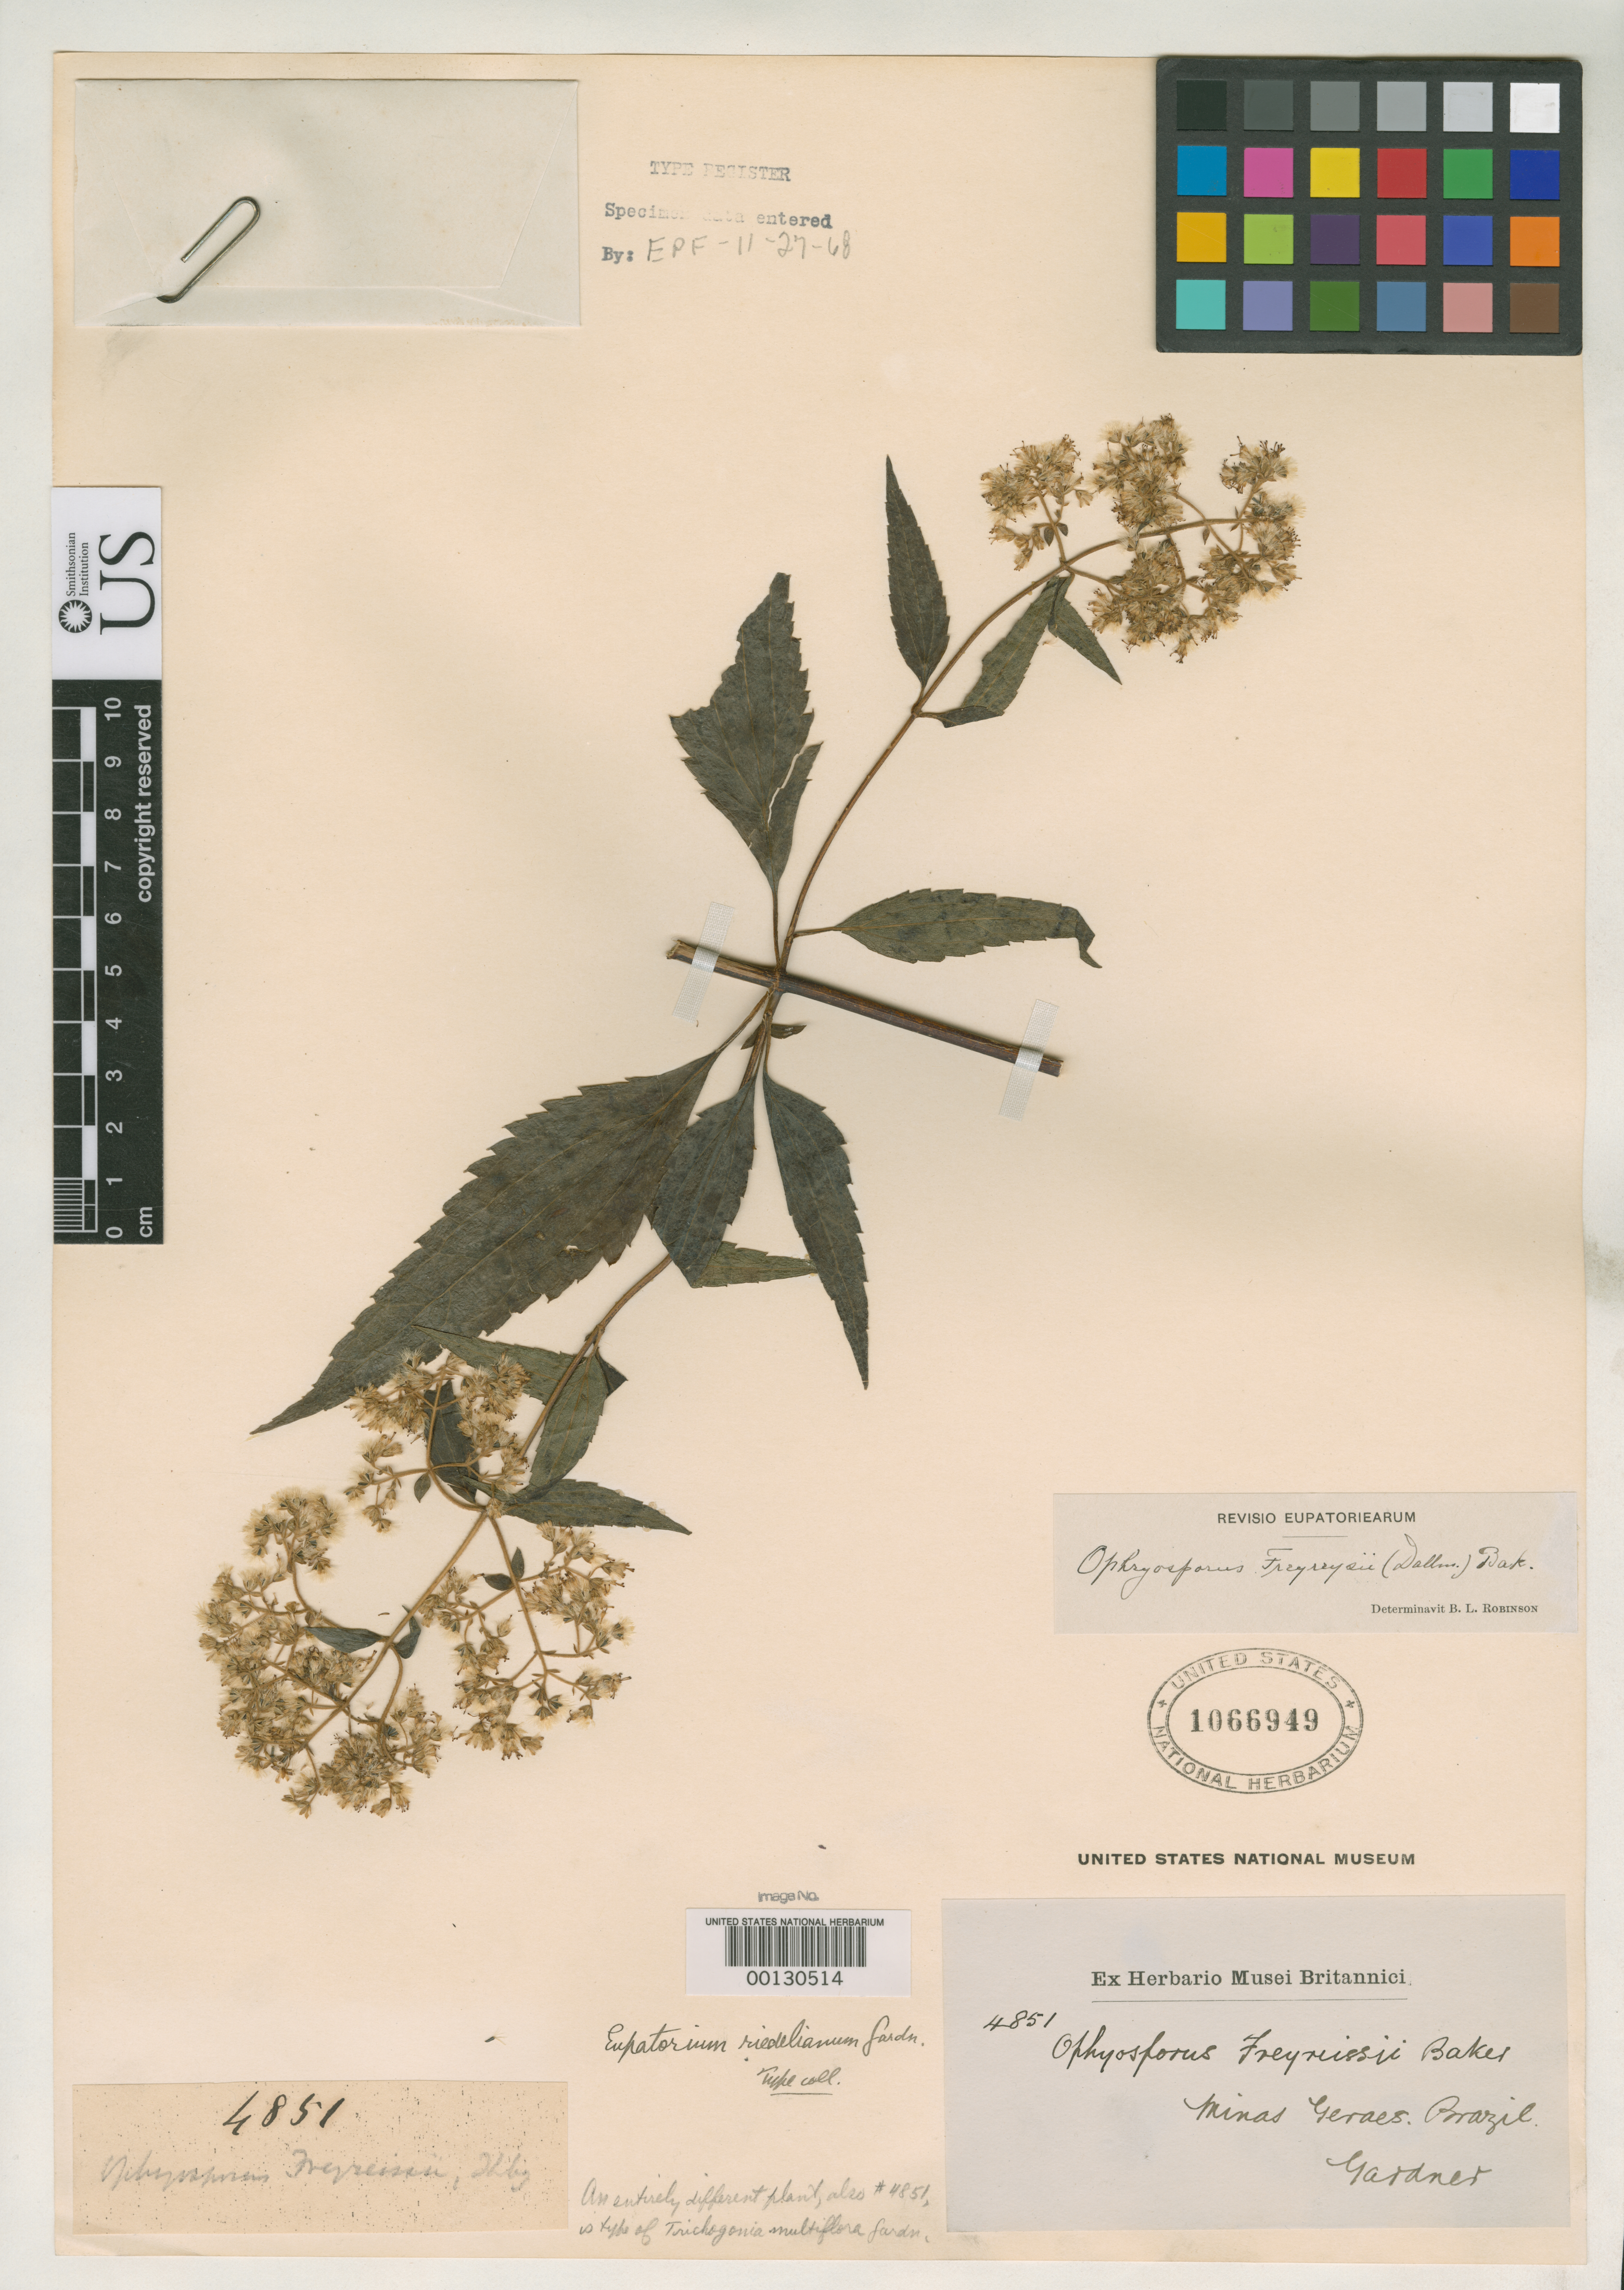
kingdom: Plantae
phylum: Tracheophyta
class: Magnoliopsida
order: Asterales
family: Asteraceae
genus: Eupatorium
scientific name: Eupatorium riedelianum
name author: Gardner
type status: Type Material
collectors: G. Gardner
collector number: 4851 (in part)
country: Brazil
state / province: Minas Gerais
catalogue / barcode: US 1066949